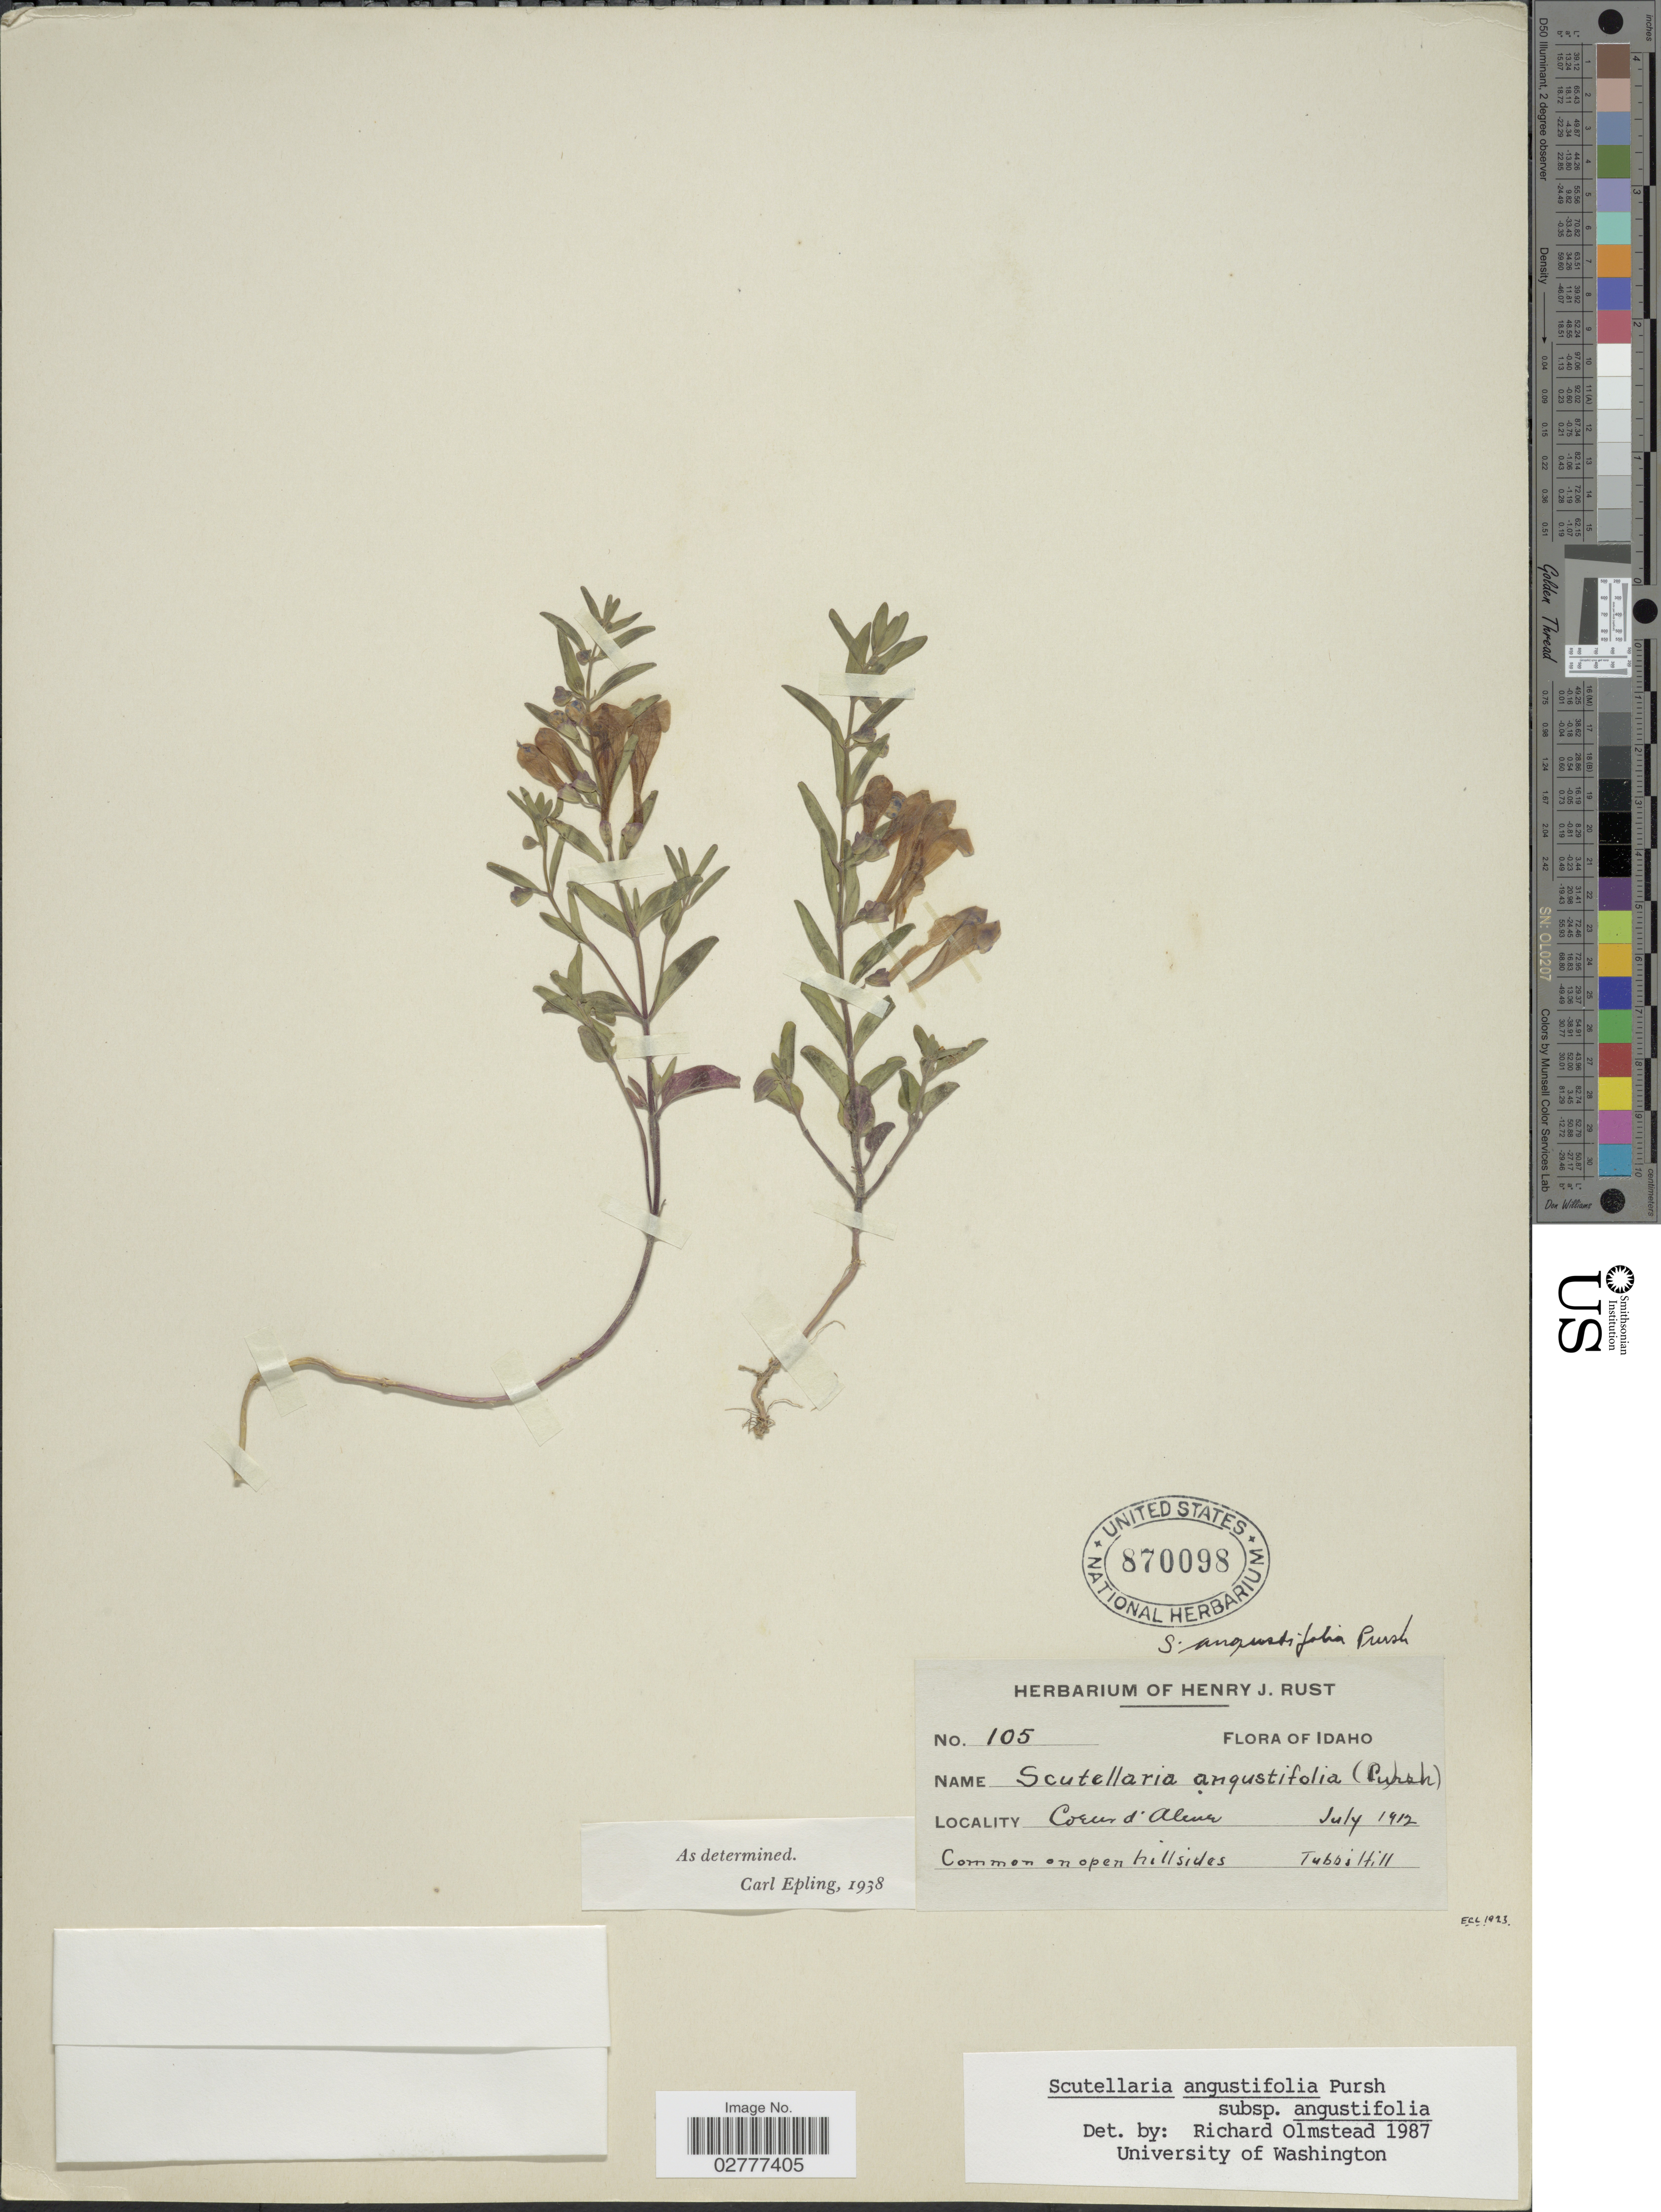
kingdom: Plantae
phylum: Tracheophyta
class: Magnoliopsida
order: Lamiales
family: Lamiaceae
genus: Scutellaria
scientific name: Scutellaria angustifolia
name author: Pursh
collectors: ex herb. Henry J. Rust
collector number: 105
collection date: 1912-07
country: United States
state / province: Idaho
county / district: Kootenai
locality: Coeur d'Alene. Tubb's Hill.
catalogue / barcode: US 870098